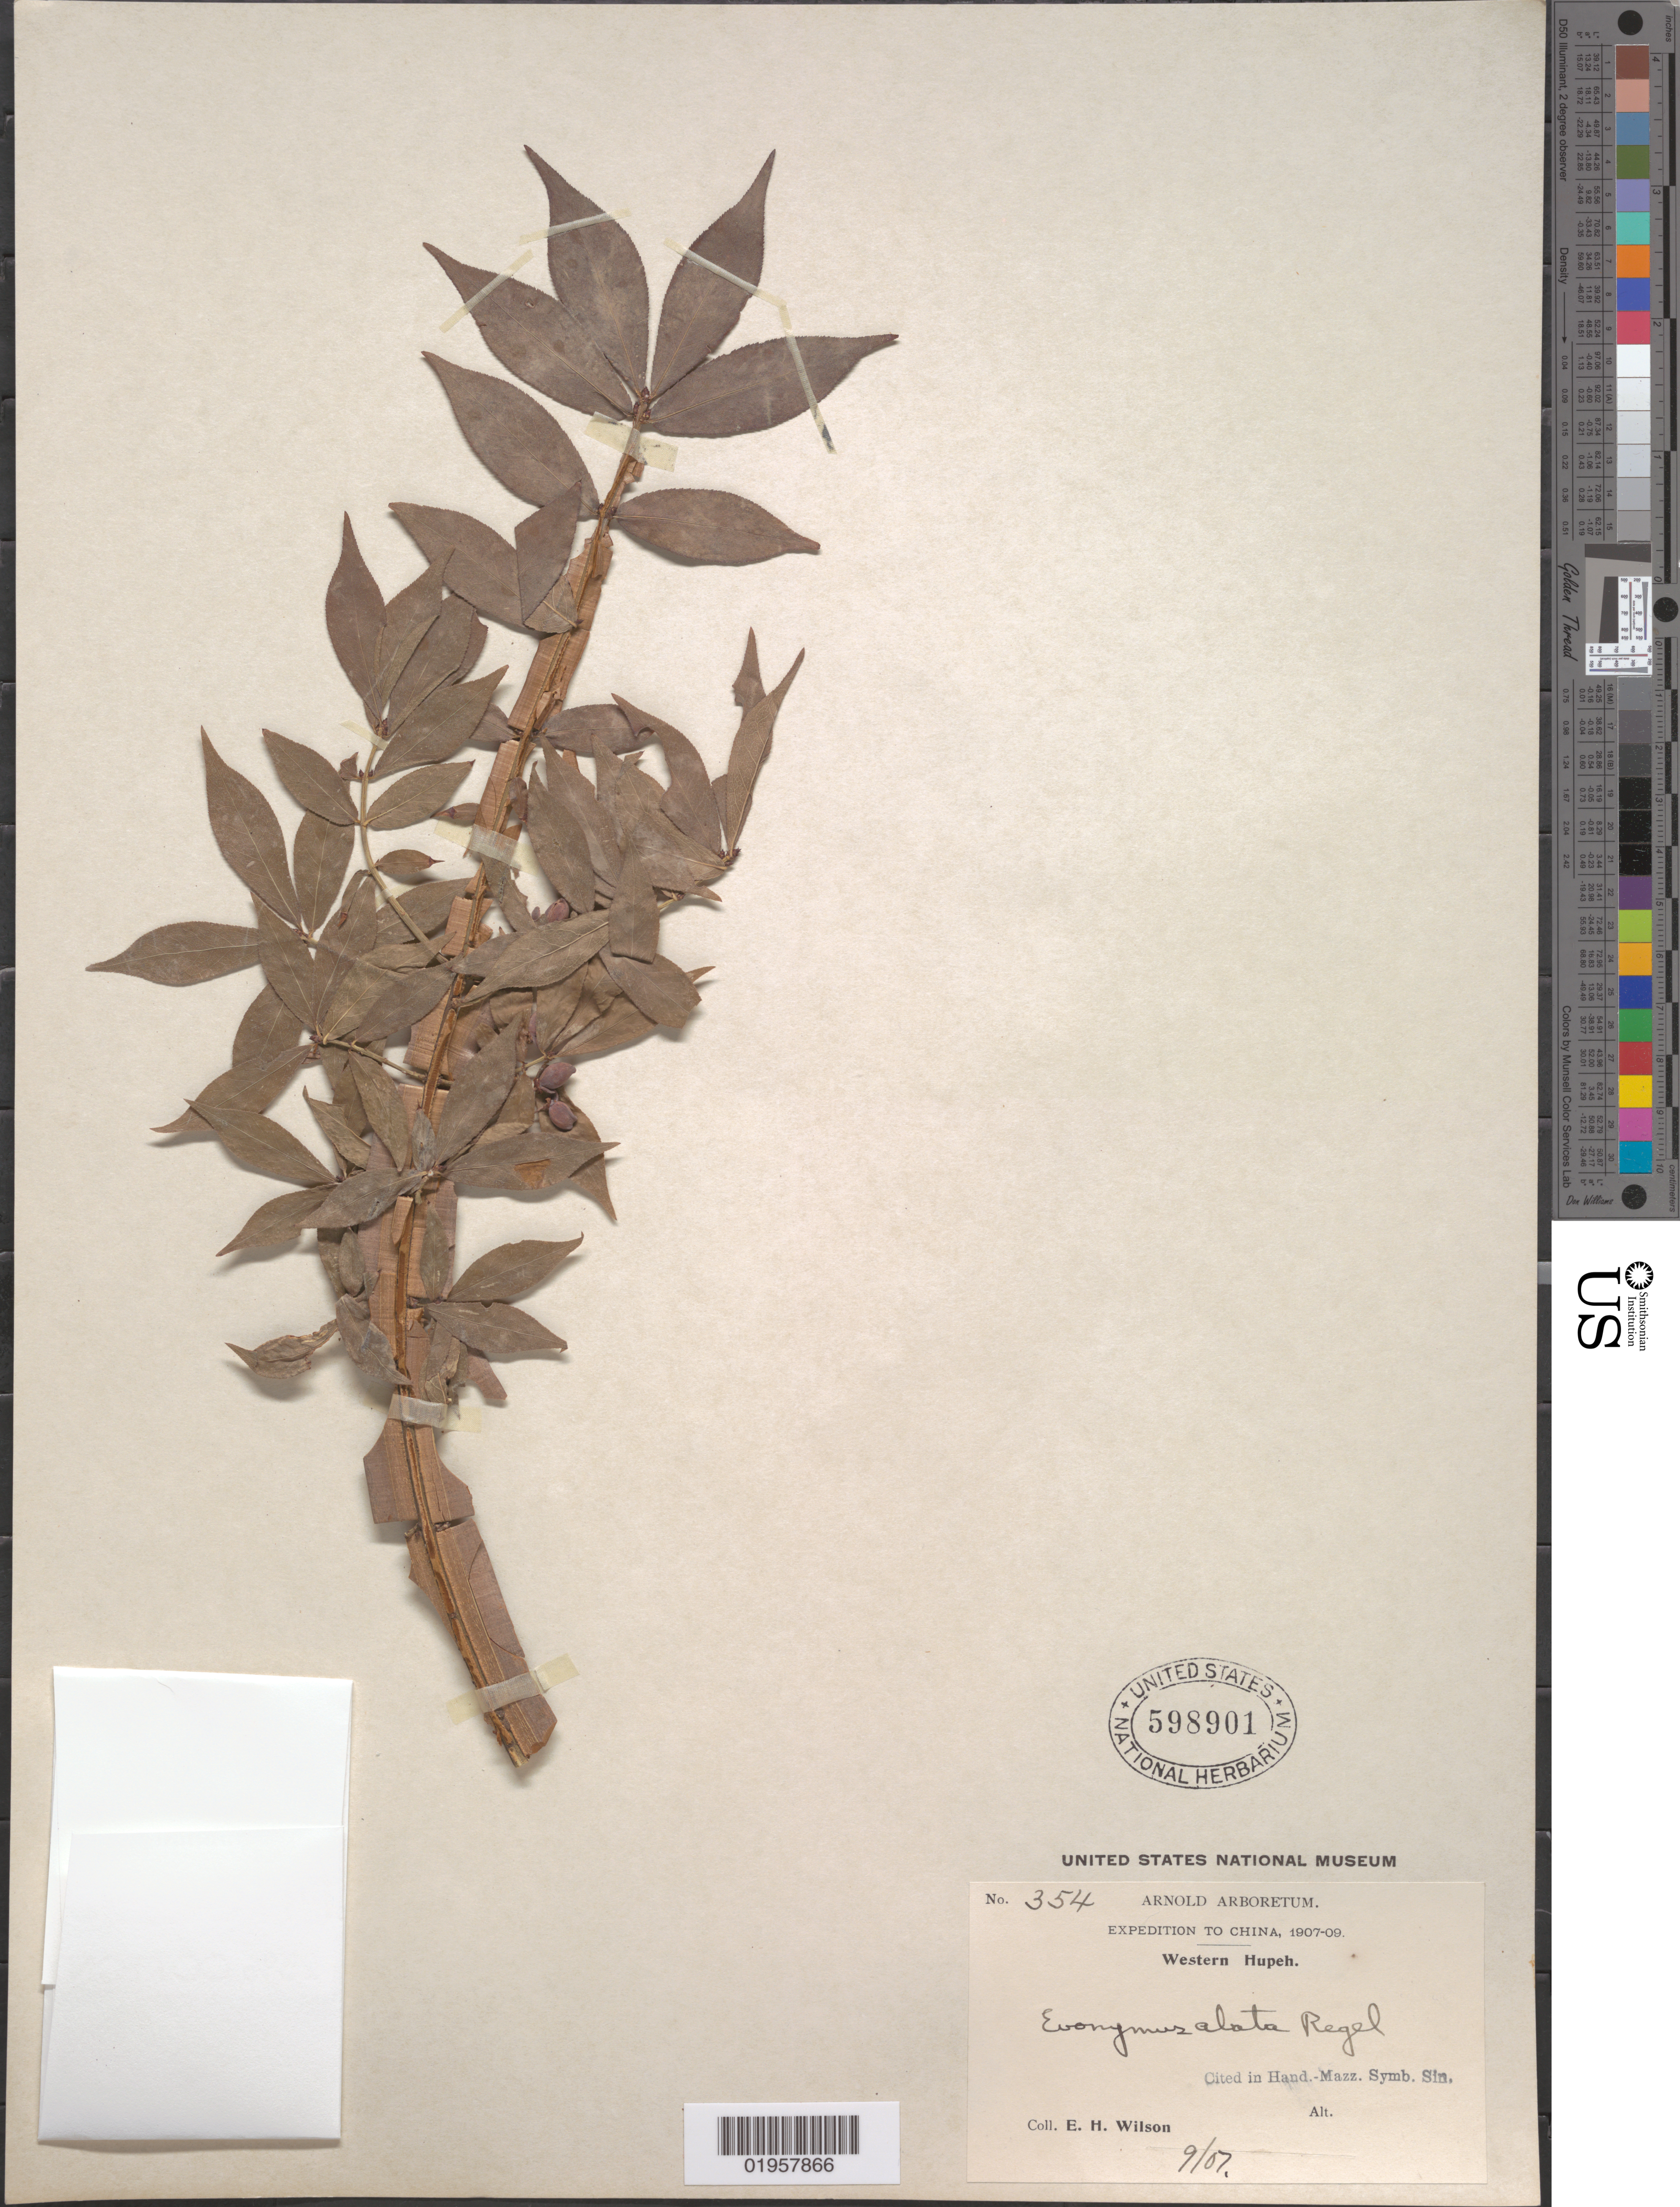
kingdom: Plantae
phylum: Tracheophyta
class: Magnoliopsida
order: Celastrales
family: Celastraceae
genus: Euonymus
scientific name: Euonymus alatus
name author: (Thunb.) Siebold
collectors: E. H. Wilson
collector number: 354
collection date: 1907-09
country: China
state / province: Hubei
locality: Western Hupeh [Hubei]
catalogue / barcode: US 598901